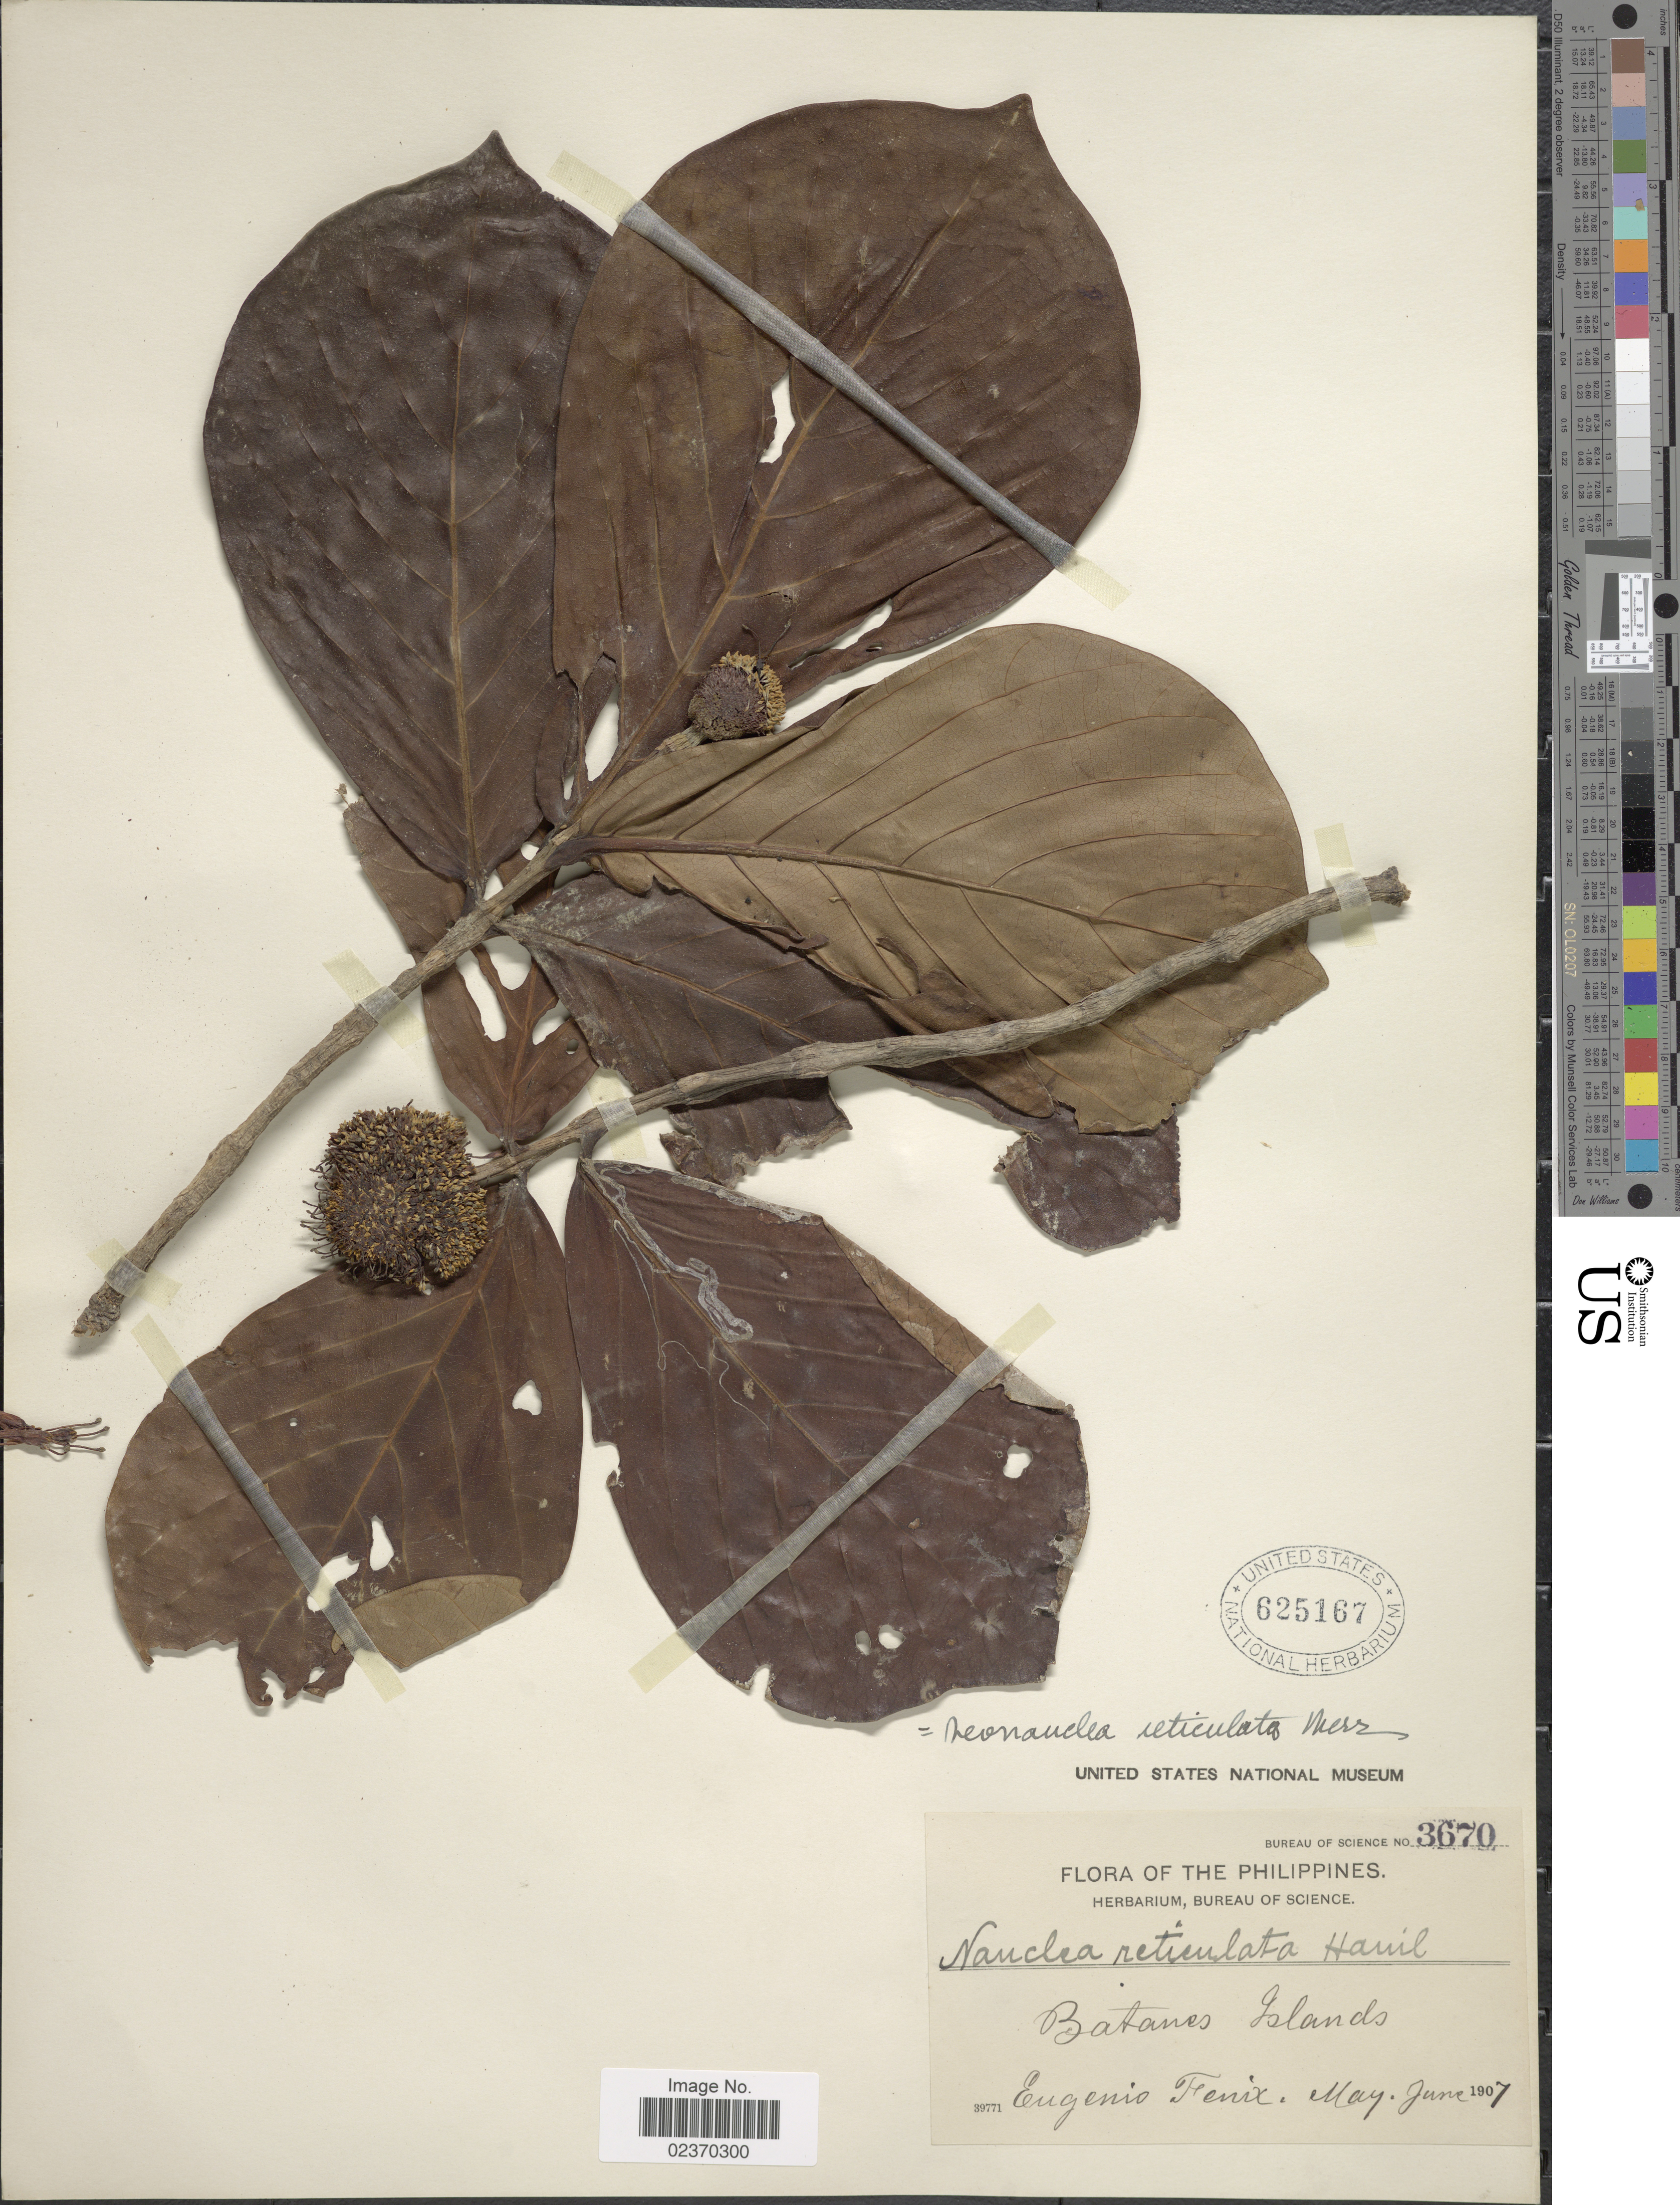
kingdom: Plantae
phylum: Tracheophyta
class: Magnoliopsida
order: Gentianales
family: Rubiaceae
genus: Neonauclea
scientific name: Neonauclea reticulata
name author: (Havil.) Merr.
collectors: E. Fenix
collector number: Bureau of Science 3670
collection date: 1907-05/1907-06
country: Philippines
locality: Batanes Islands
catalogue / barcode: US 625167